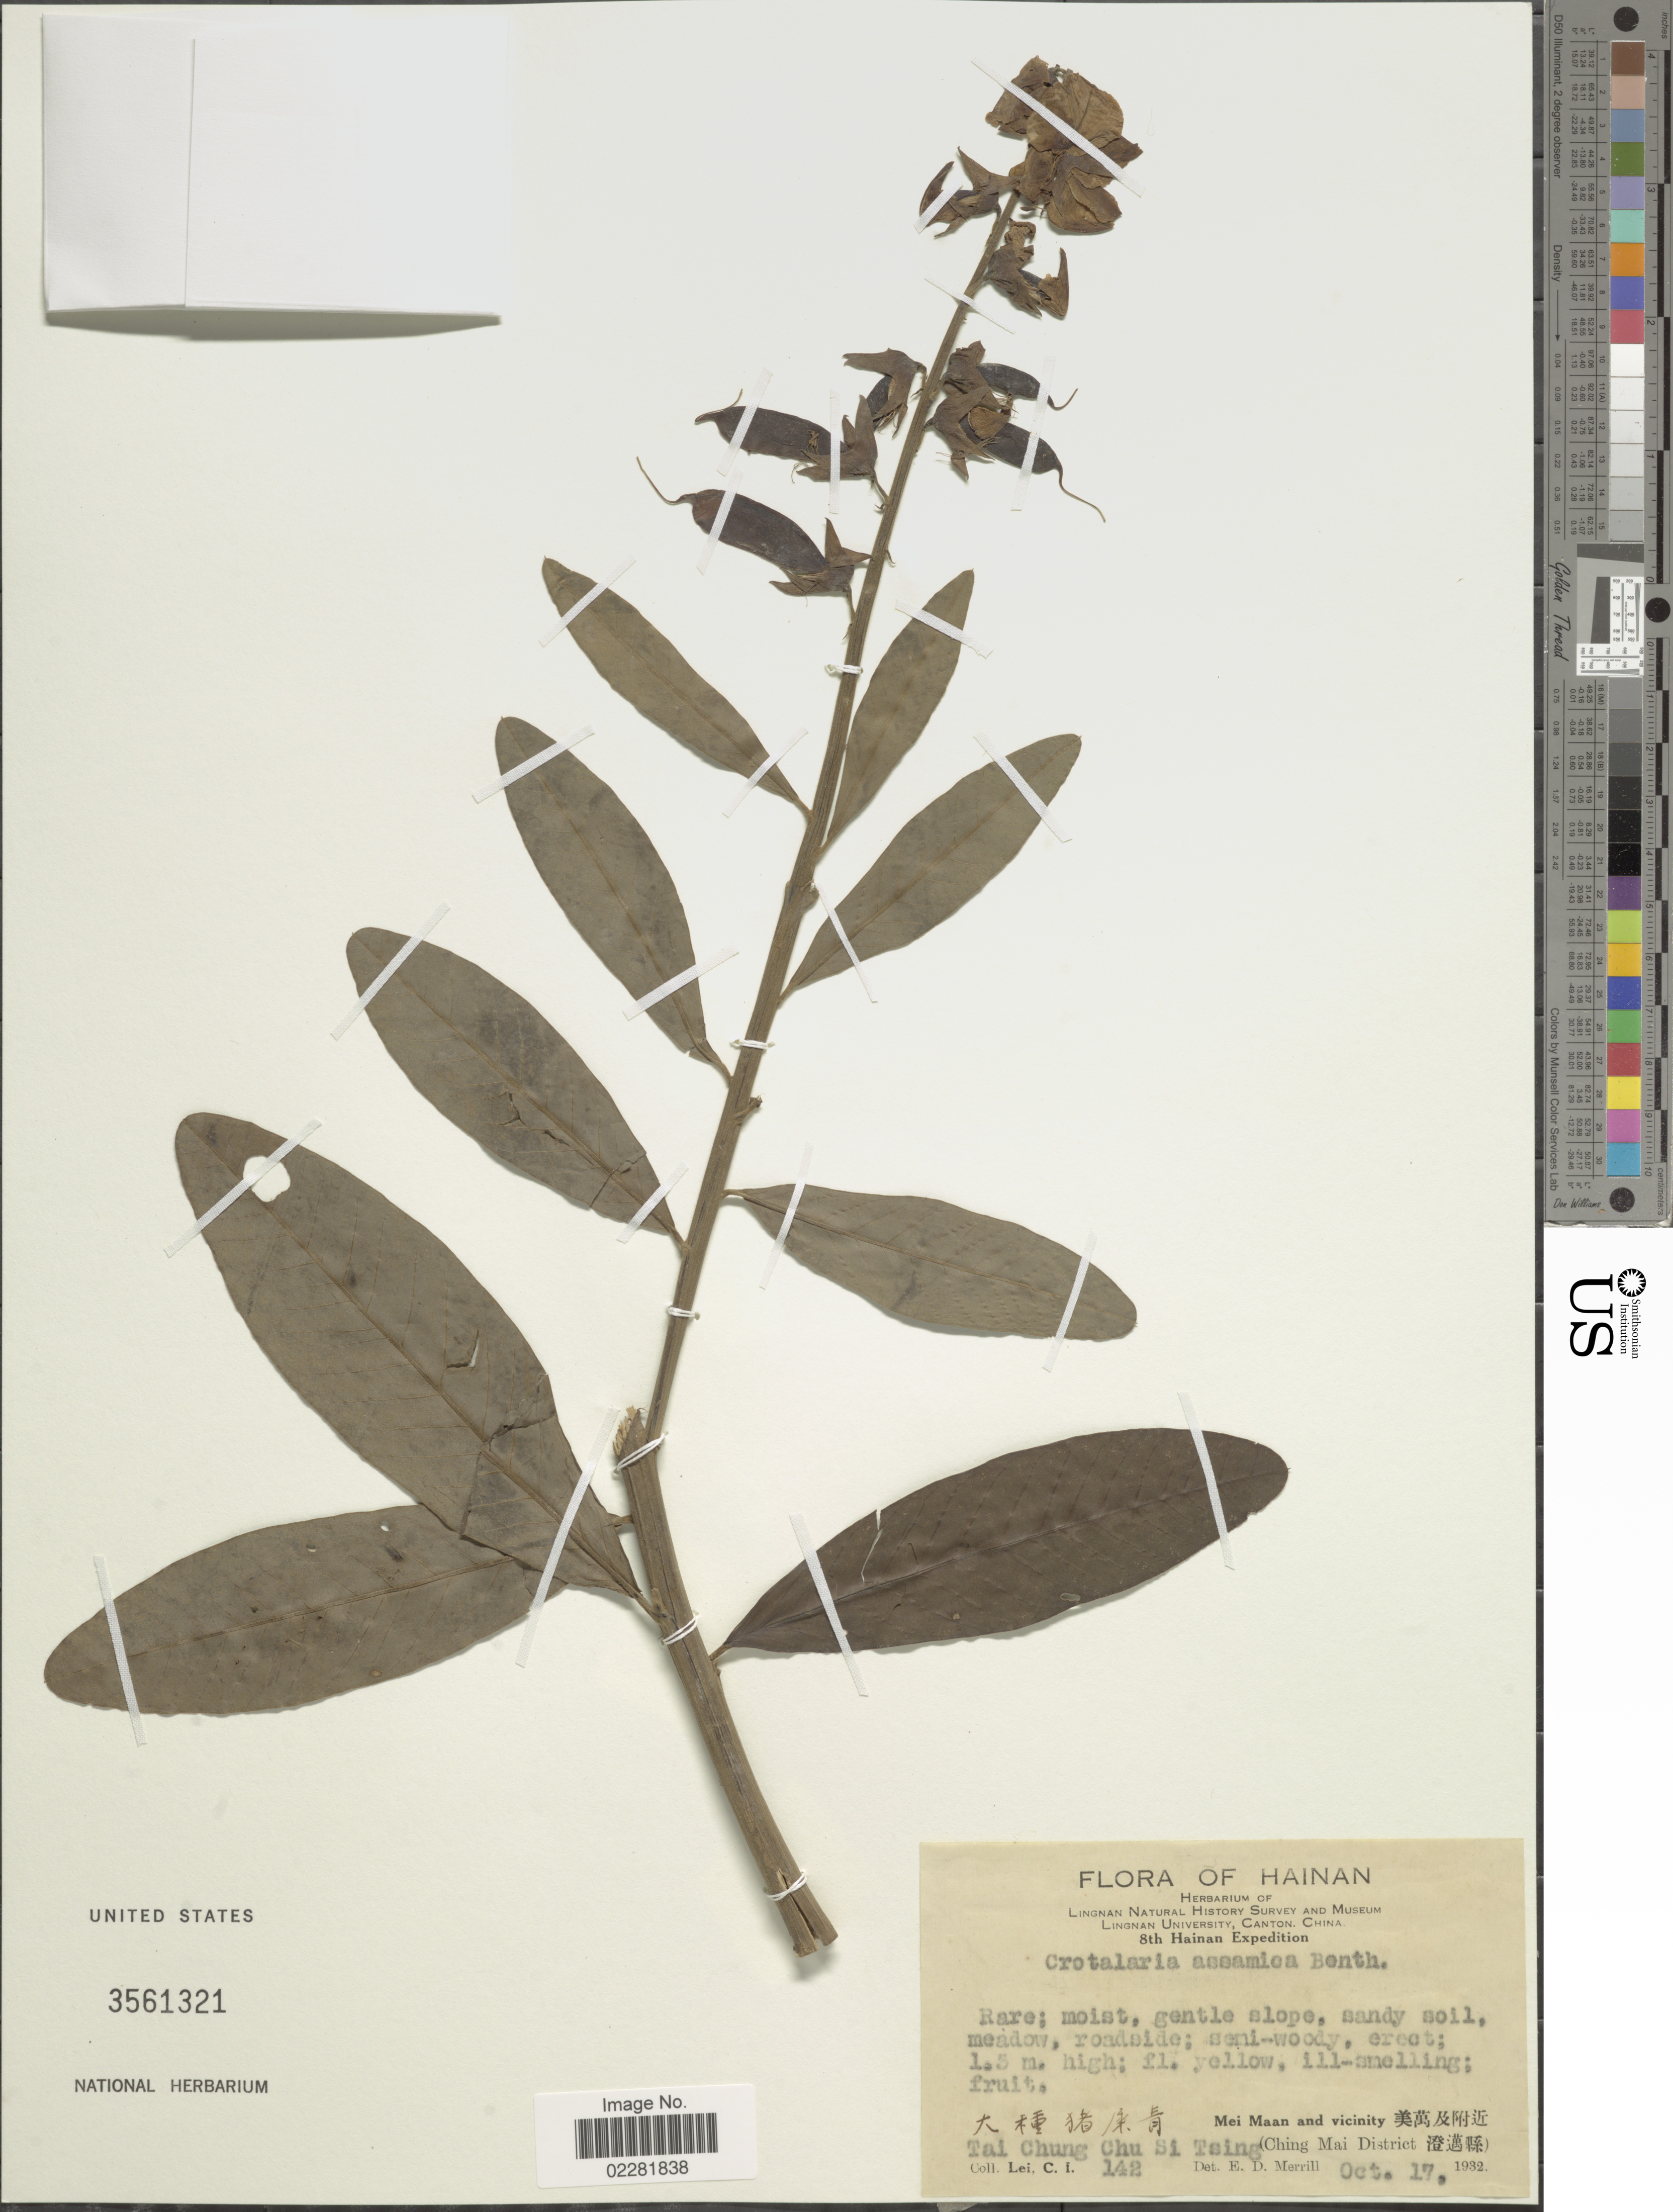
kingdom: Plantae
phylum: Tracheophyta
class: Magnoliopsida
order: Fabales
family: Fabaceae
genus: Crotalaria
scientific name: Crotalaria assamica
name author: Benth.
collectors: C. I. Lei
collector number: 142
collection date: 1932-10-17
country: China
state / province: Hainan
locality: Mei Maan and vicinity, Tai Chung Chu Si Tsing (Ching Mai District)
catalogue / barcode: US 3561321